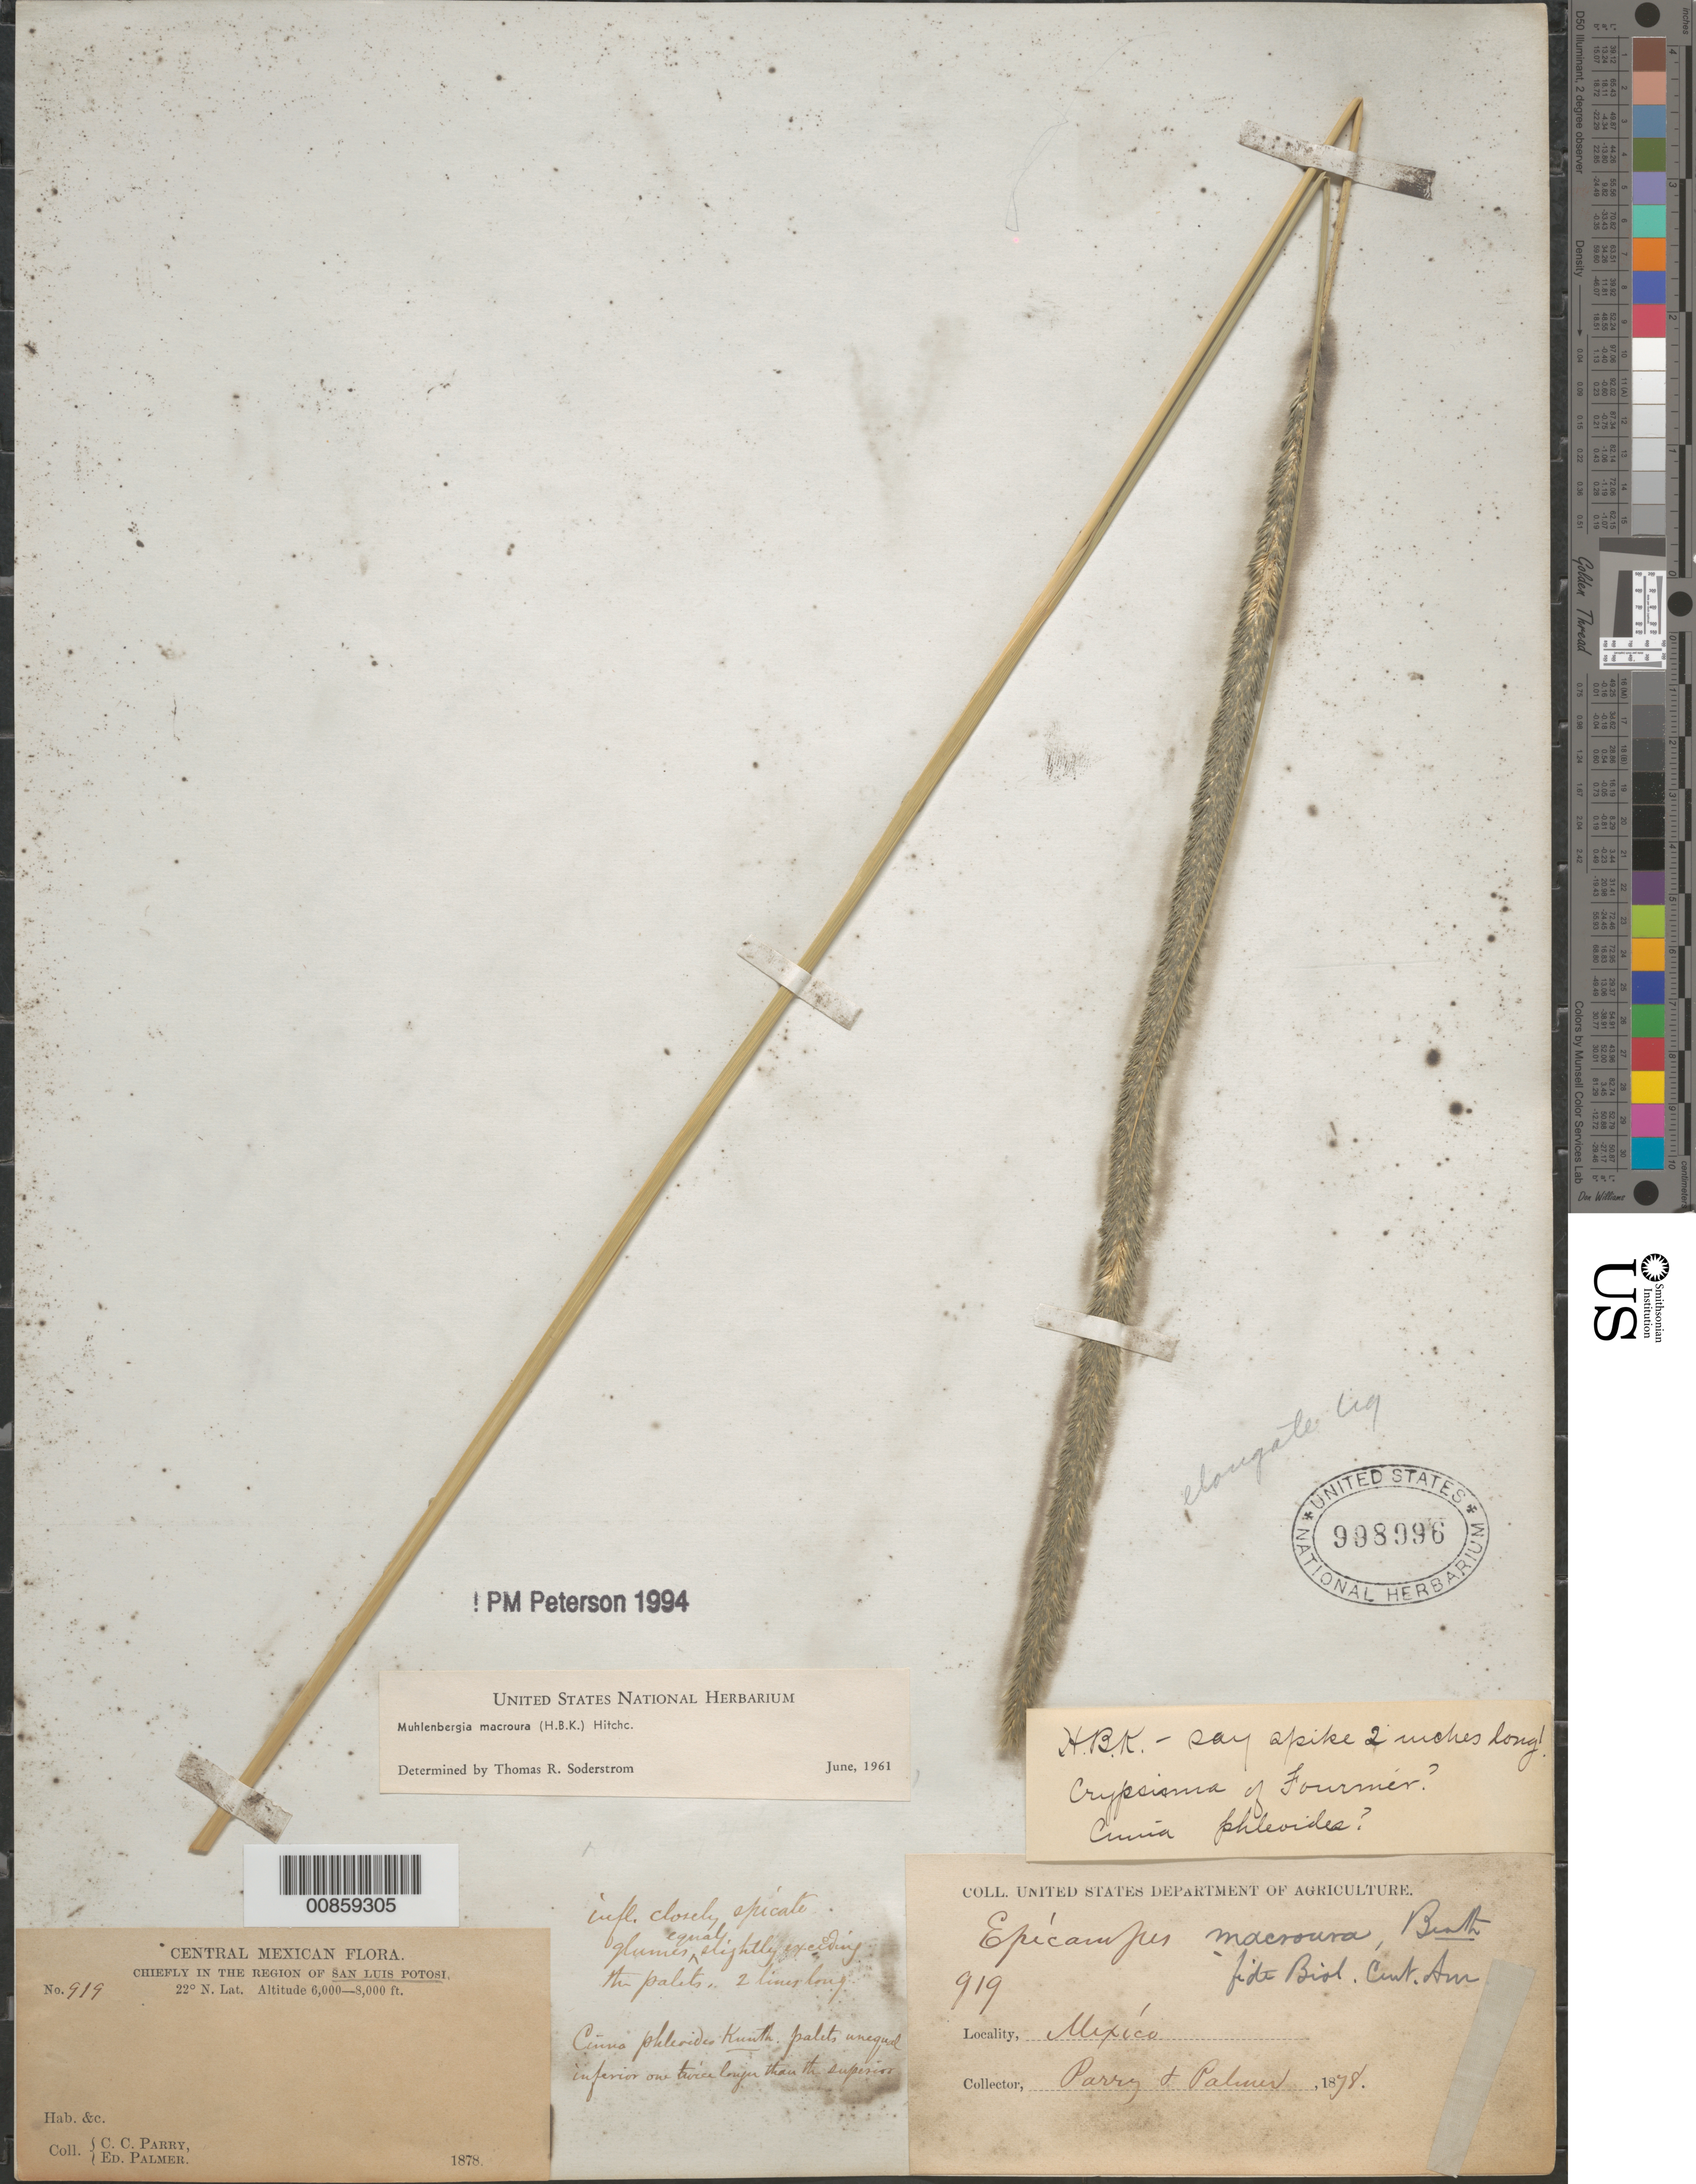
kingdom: Plantae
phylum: Tracheophyta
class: Liliopsida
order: Poales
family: Poaceae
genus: Muhlenbergia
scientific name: Muhlenbergia macroura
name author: (Kunth) Hitchc.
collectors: E. Palmer & C. C. Parry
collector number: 919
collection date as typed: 1878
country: Mexico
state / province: San Luis Potosi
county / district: San Luis Potosi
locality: San Luis Potosí, mpio. San Luis Potosí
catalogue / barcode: US 998996